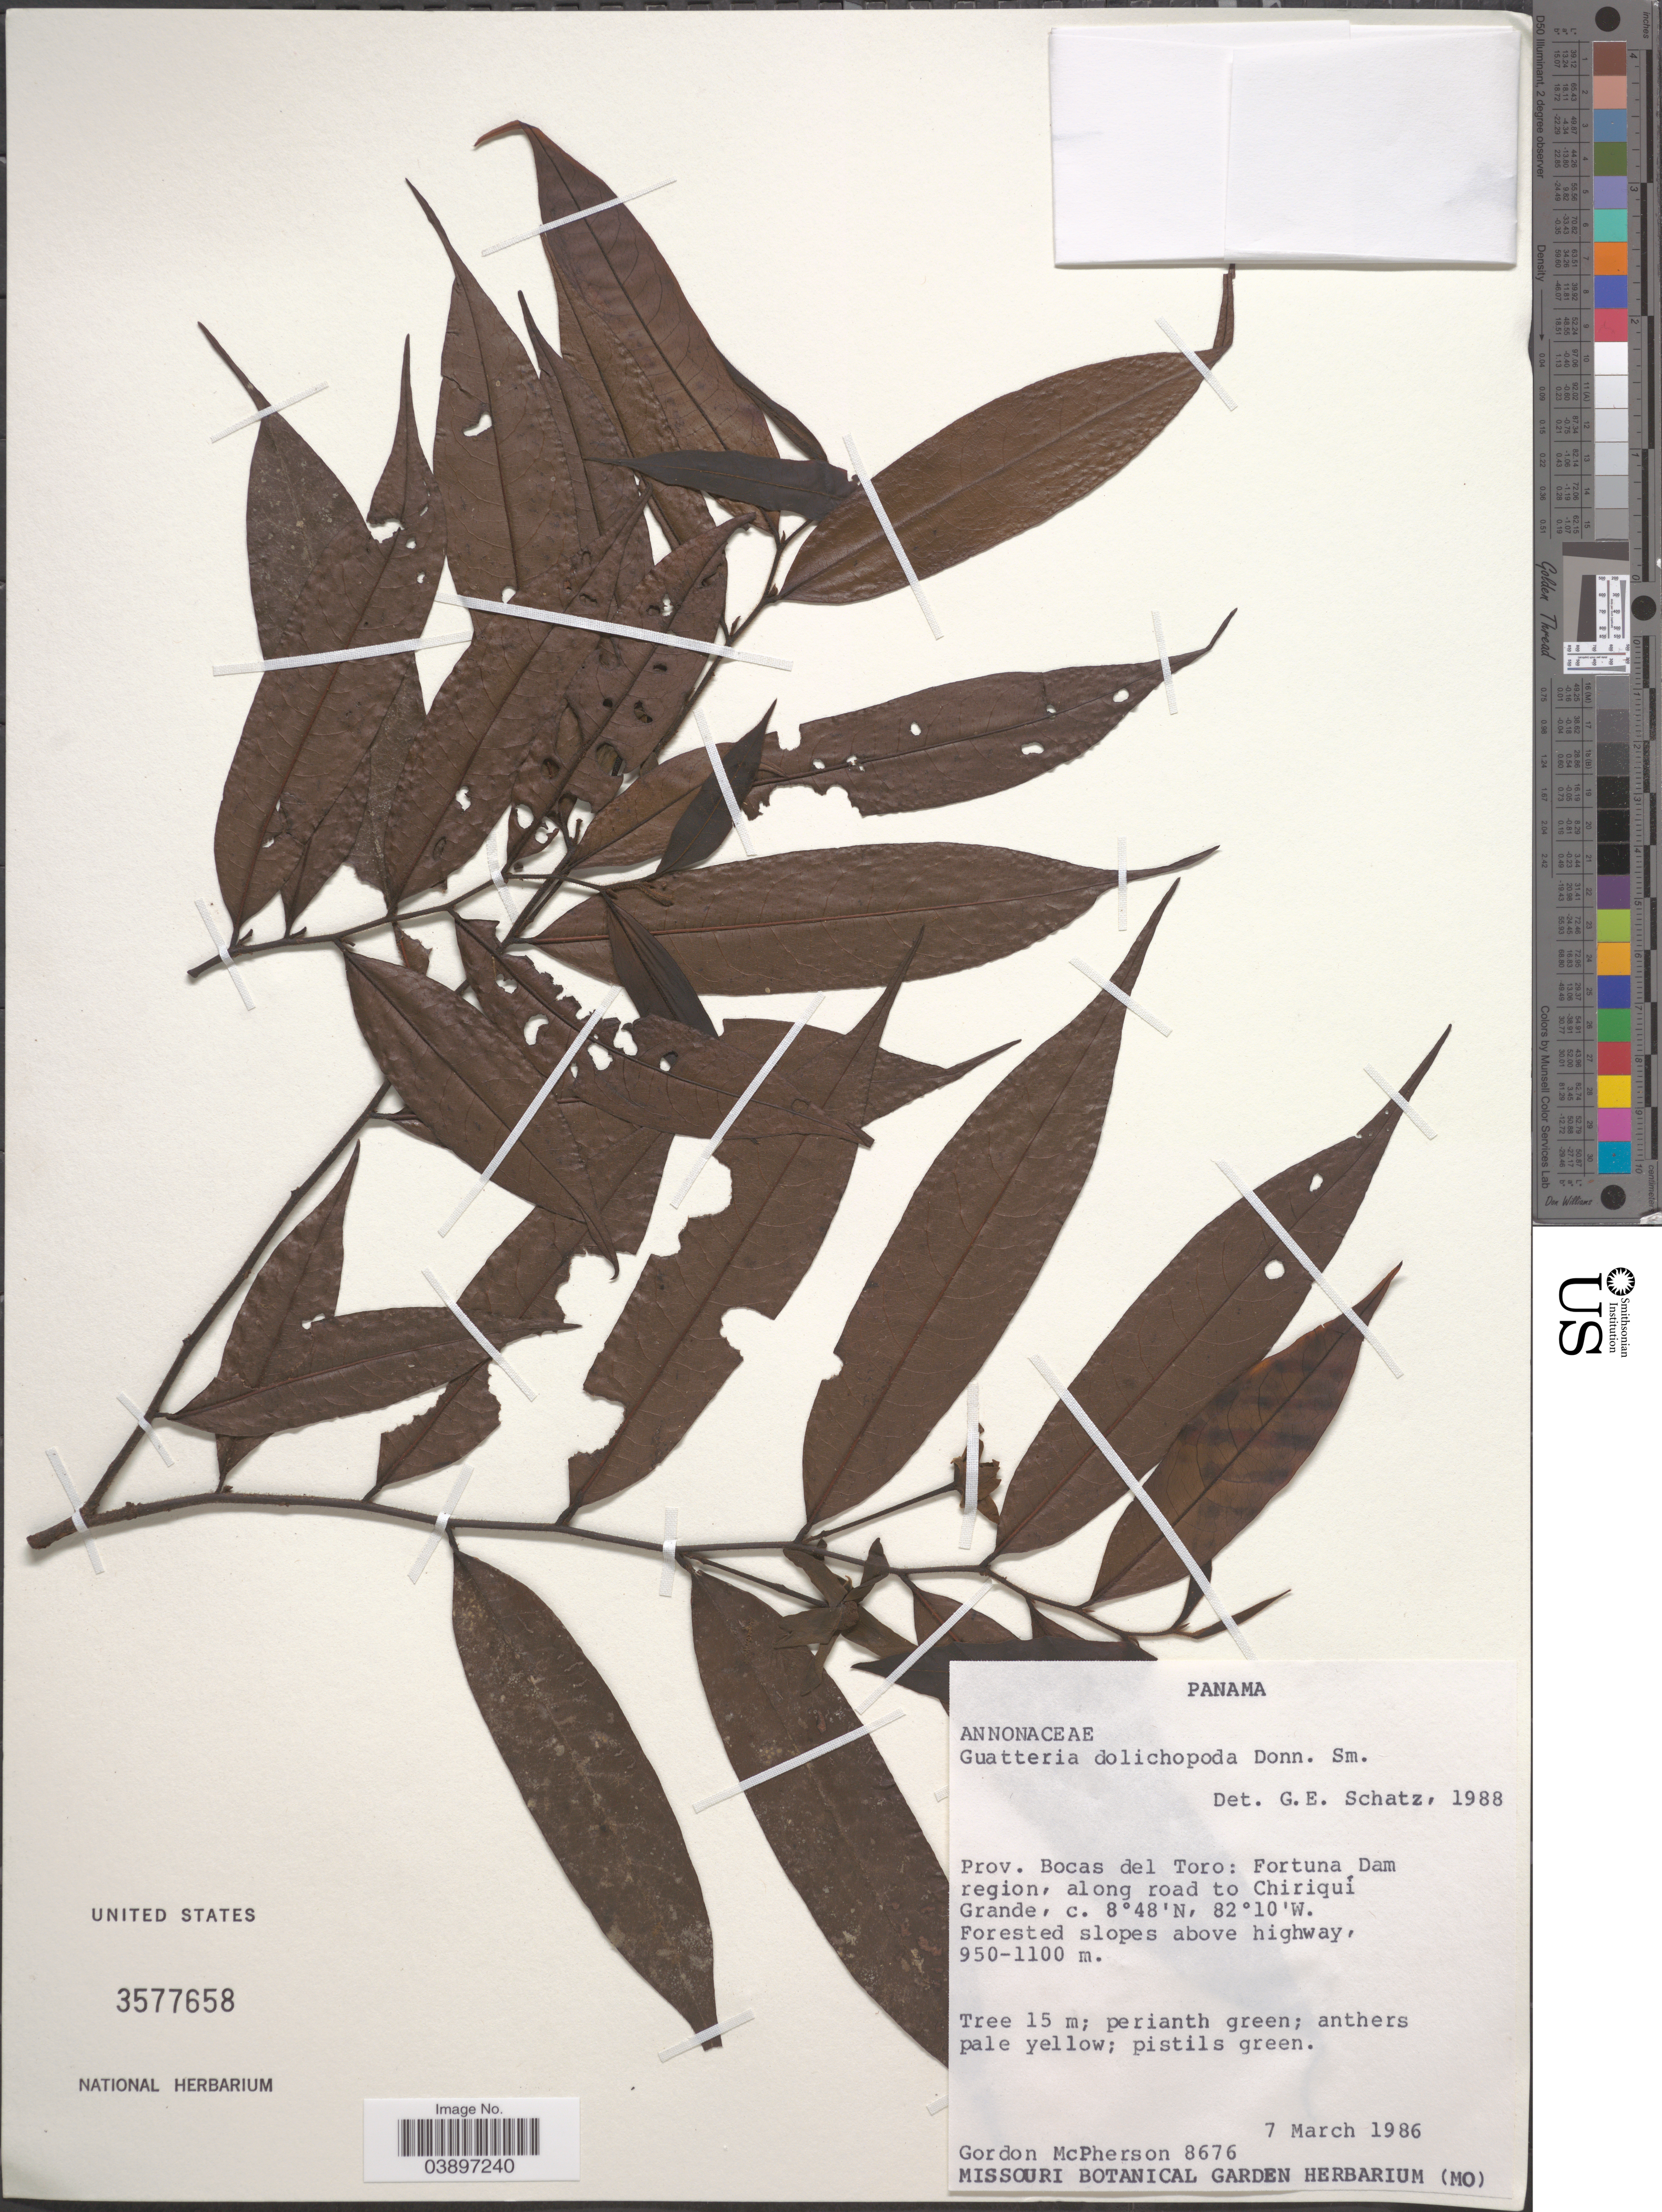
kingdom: Plantae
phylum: Tracheophyta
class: Magnoliopsida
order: Magnoliales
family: Annonaceae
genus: Guatteria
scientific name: Guatteria dolichopoda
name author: Donn. Sm.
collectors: G. D. McPherson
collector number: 8676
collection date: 1986-03-07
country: Panama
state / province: Bocas del Toro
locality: Fortuna Dam region, along road to Chiriquí Grande. Forested slopes above highway.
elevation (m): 950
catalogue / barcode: US 3577658